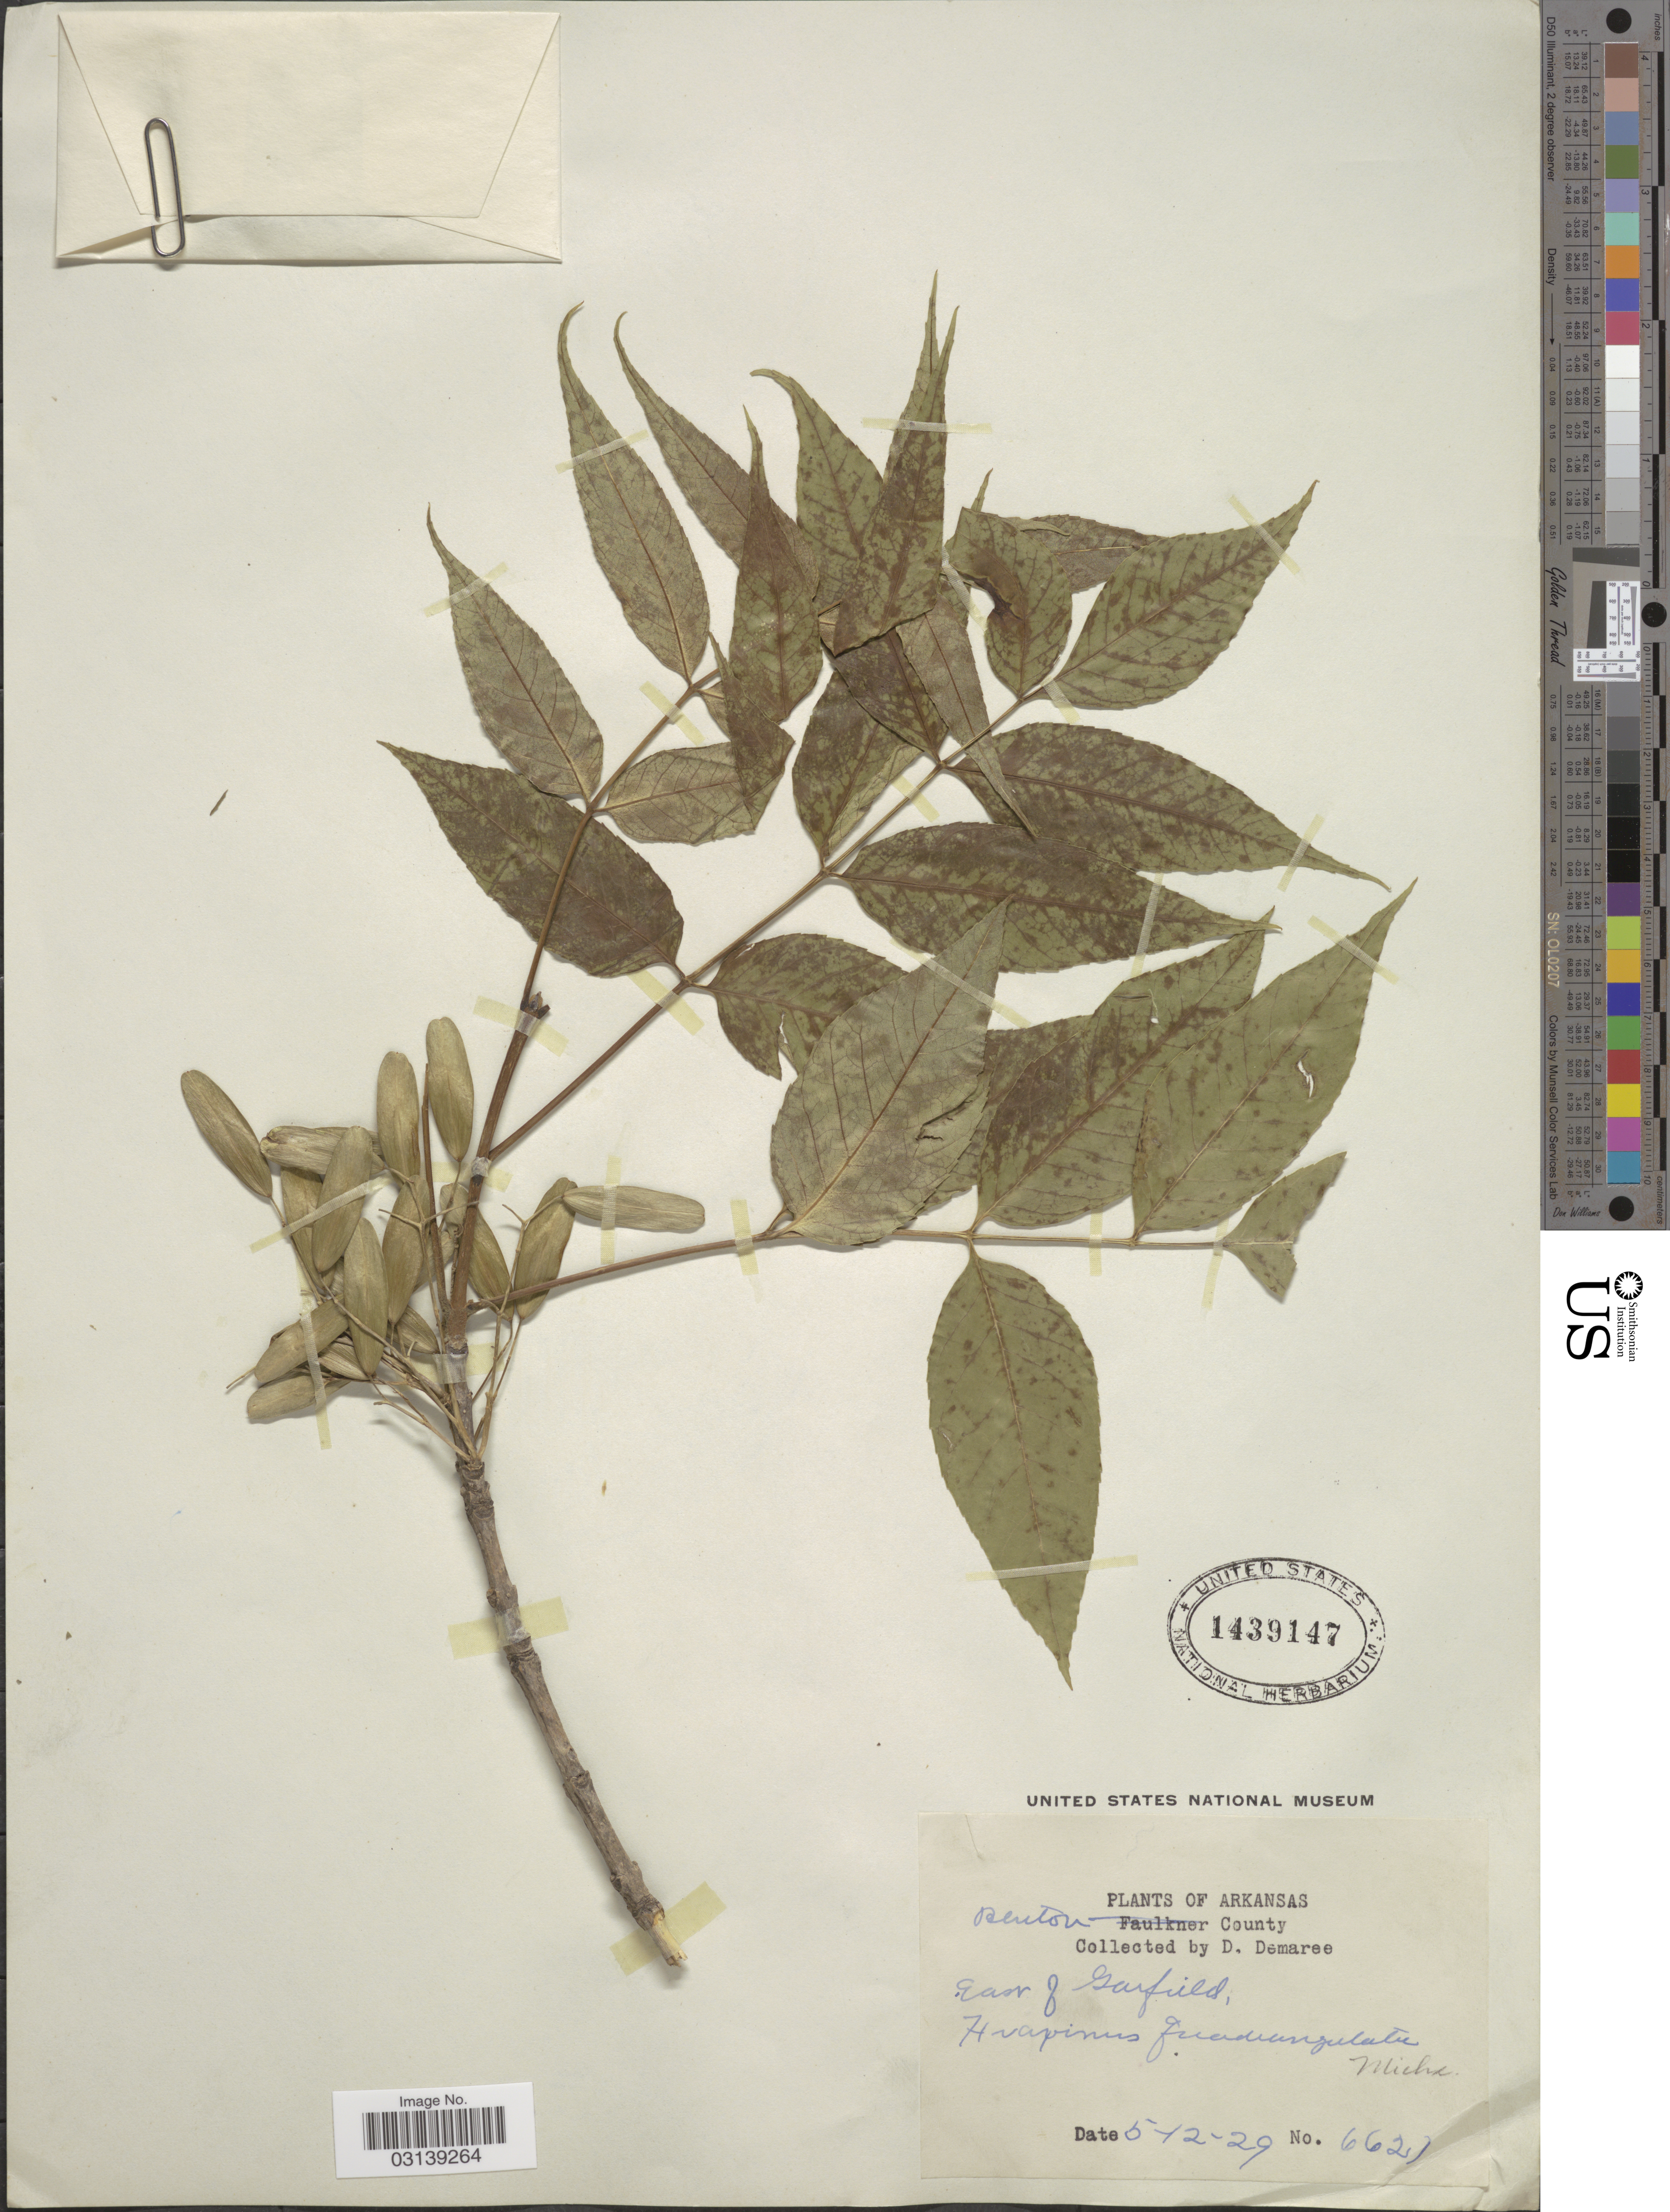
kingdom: Plantae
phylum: Tracheophyta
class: Magnoliopsida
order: Lamiales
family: Oleaceae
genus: Fraxinus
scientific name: Fraxinus quadrangulata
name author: Michx.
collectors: D. Demaree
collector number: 6621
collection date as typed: Transcribed d/m/y: 12/5/29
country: United States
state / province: Arkansas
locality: Benton County, East of Garfield.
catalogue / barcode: US 1439147